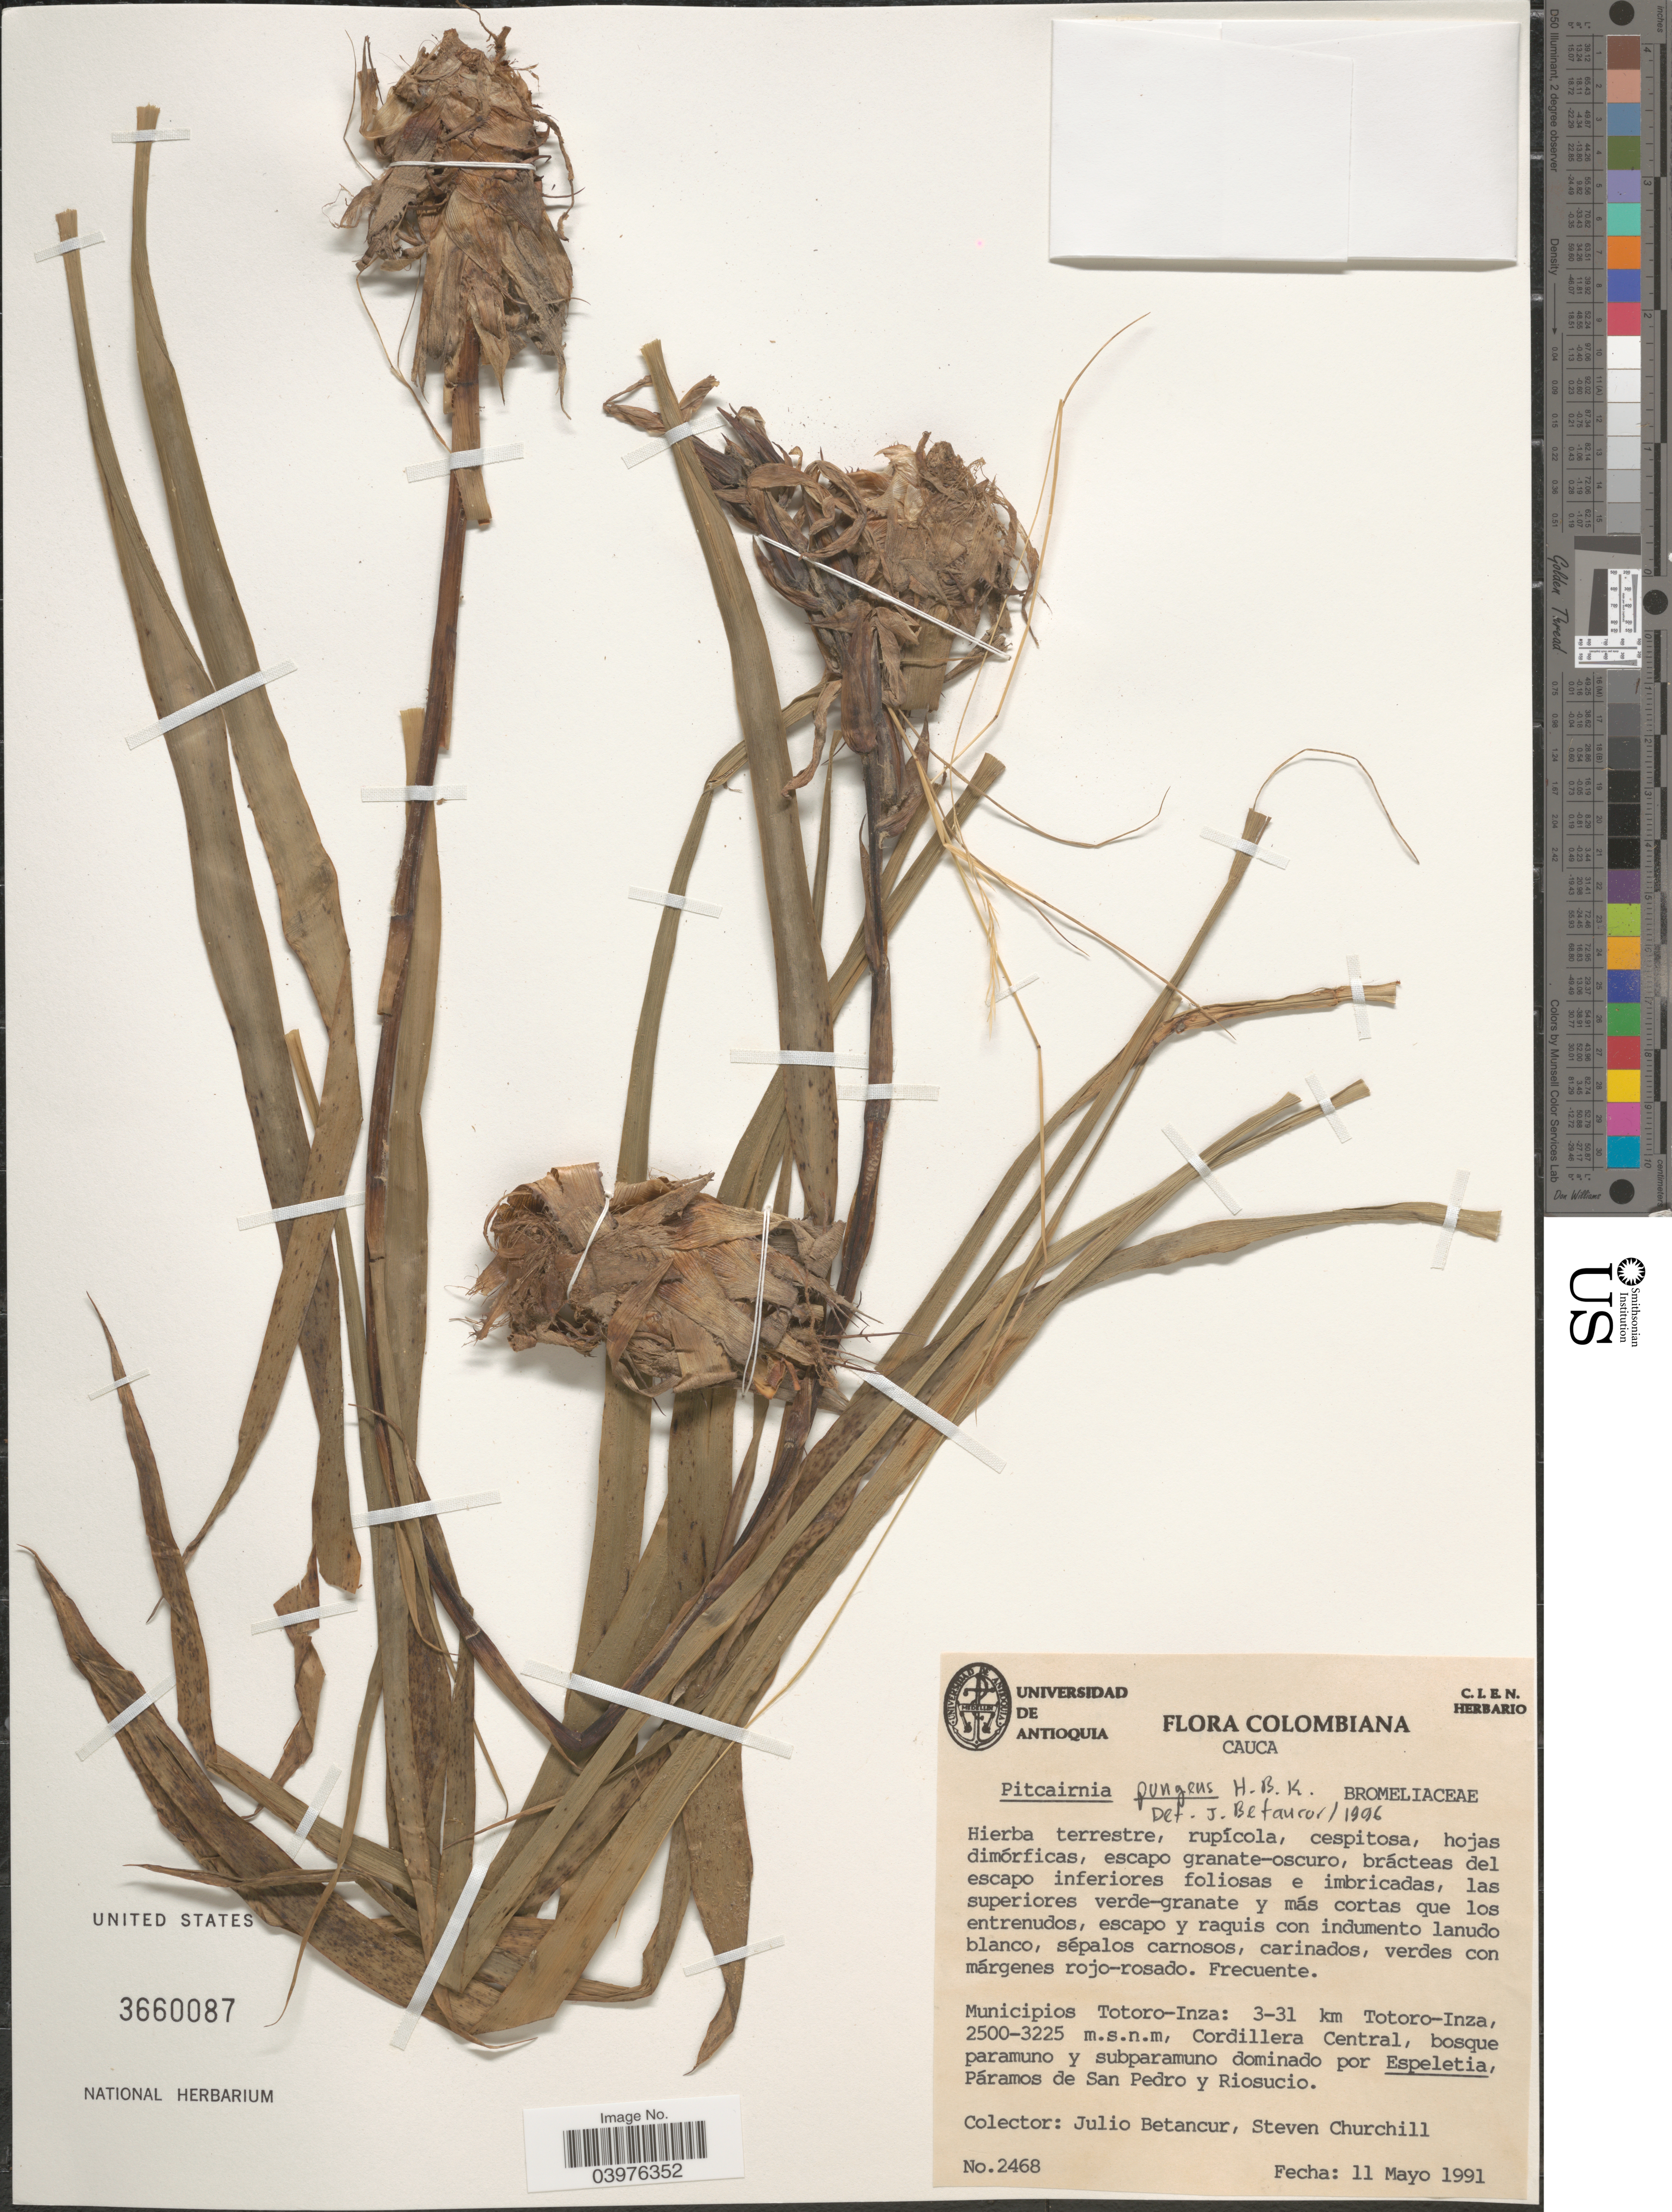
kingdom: Plantae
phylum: Tracheophyta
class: Liliopsida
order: Poales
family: Bromeliaceae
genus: Pitcairnia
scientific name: Pitcairnia pungens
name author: Kunth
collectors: J. Betancur & S. Churchill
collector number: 2468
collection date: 1991-05-11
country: Colombia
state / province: Cauca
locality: Municipios Totoro-Inza: 3-31 km Totoro-Inza, Cordillera Central, Páramos de San Pedro y Riosucio.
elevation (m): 2500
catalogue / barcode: US 3660087